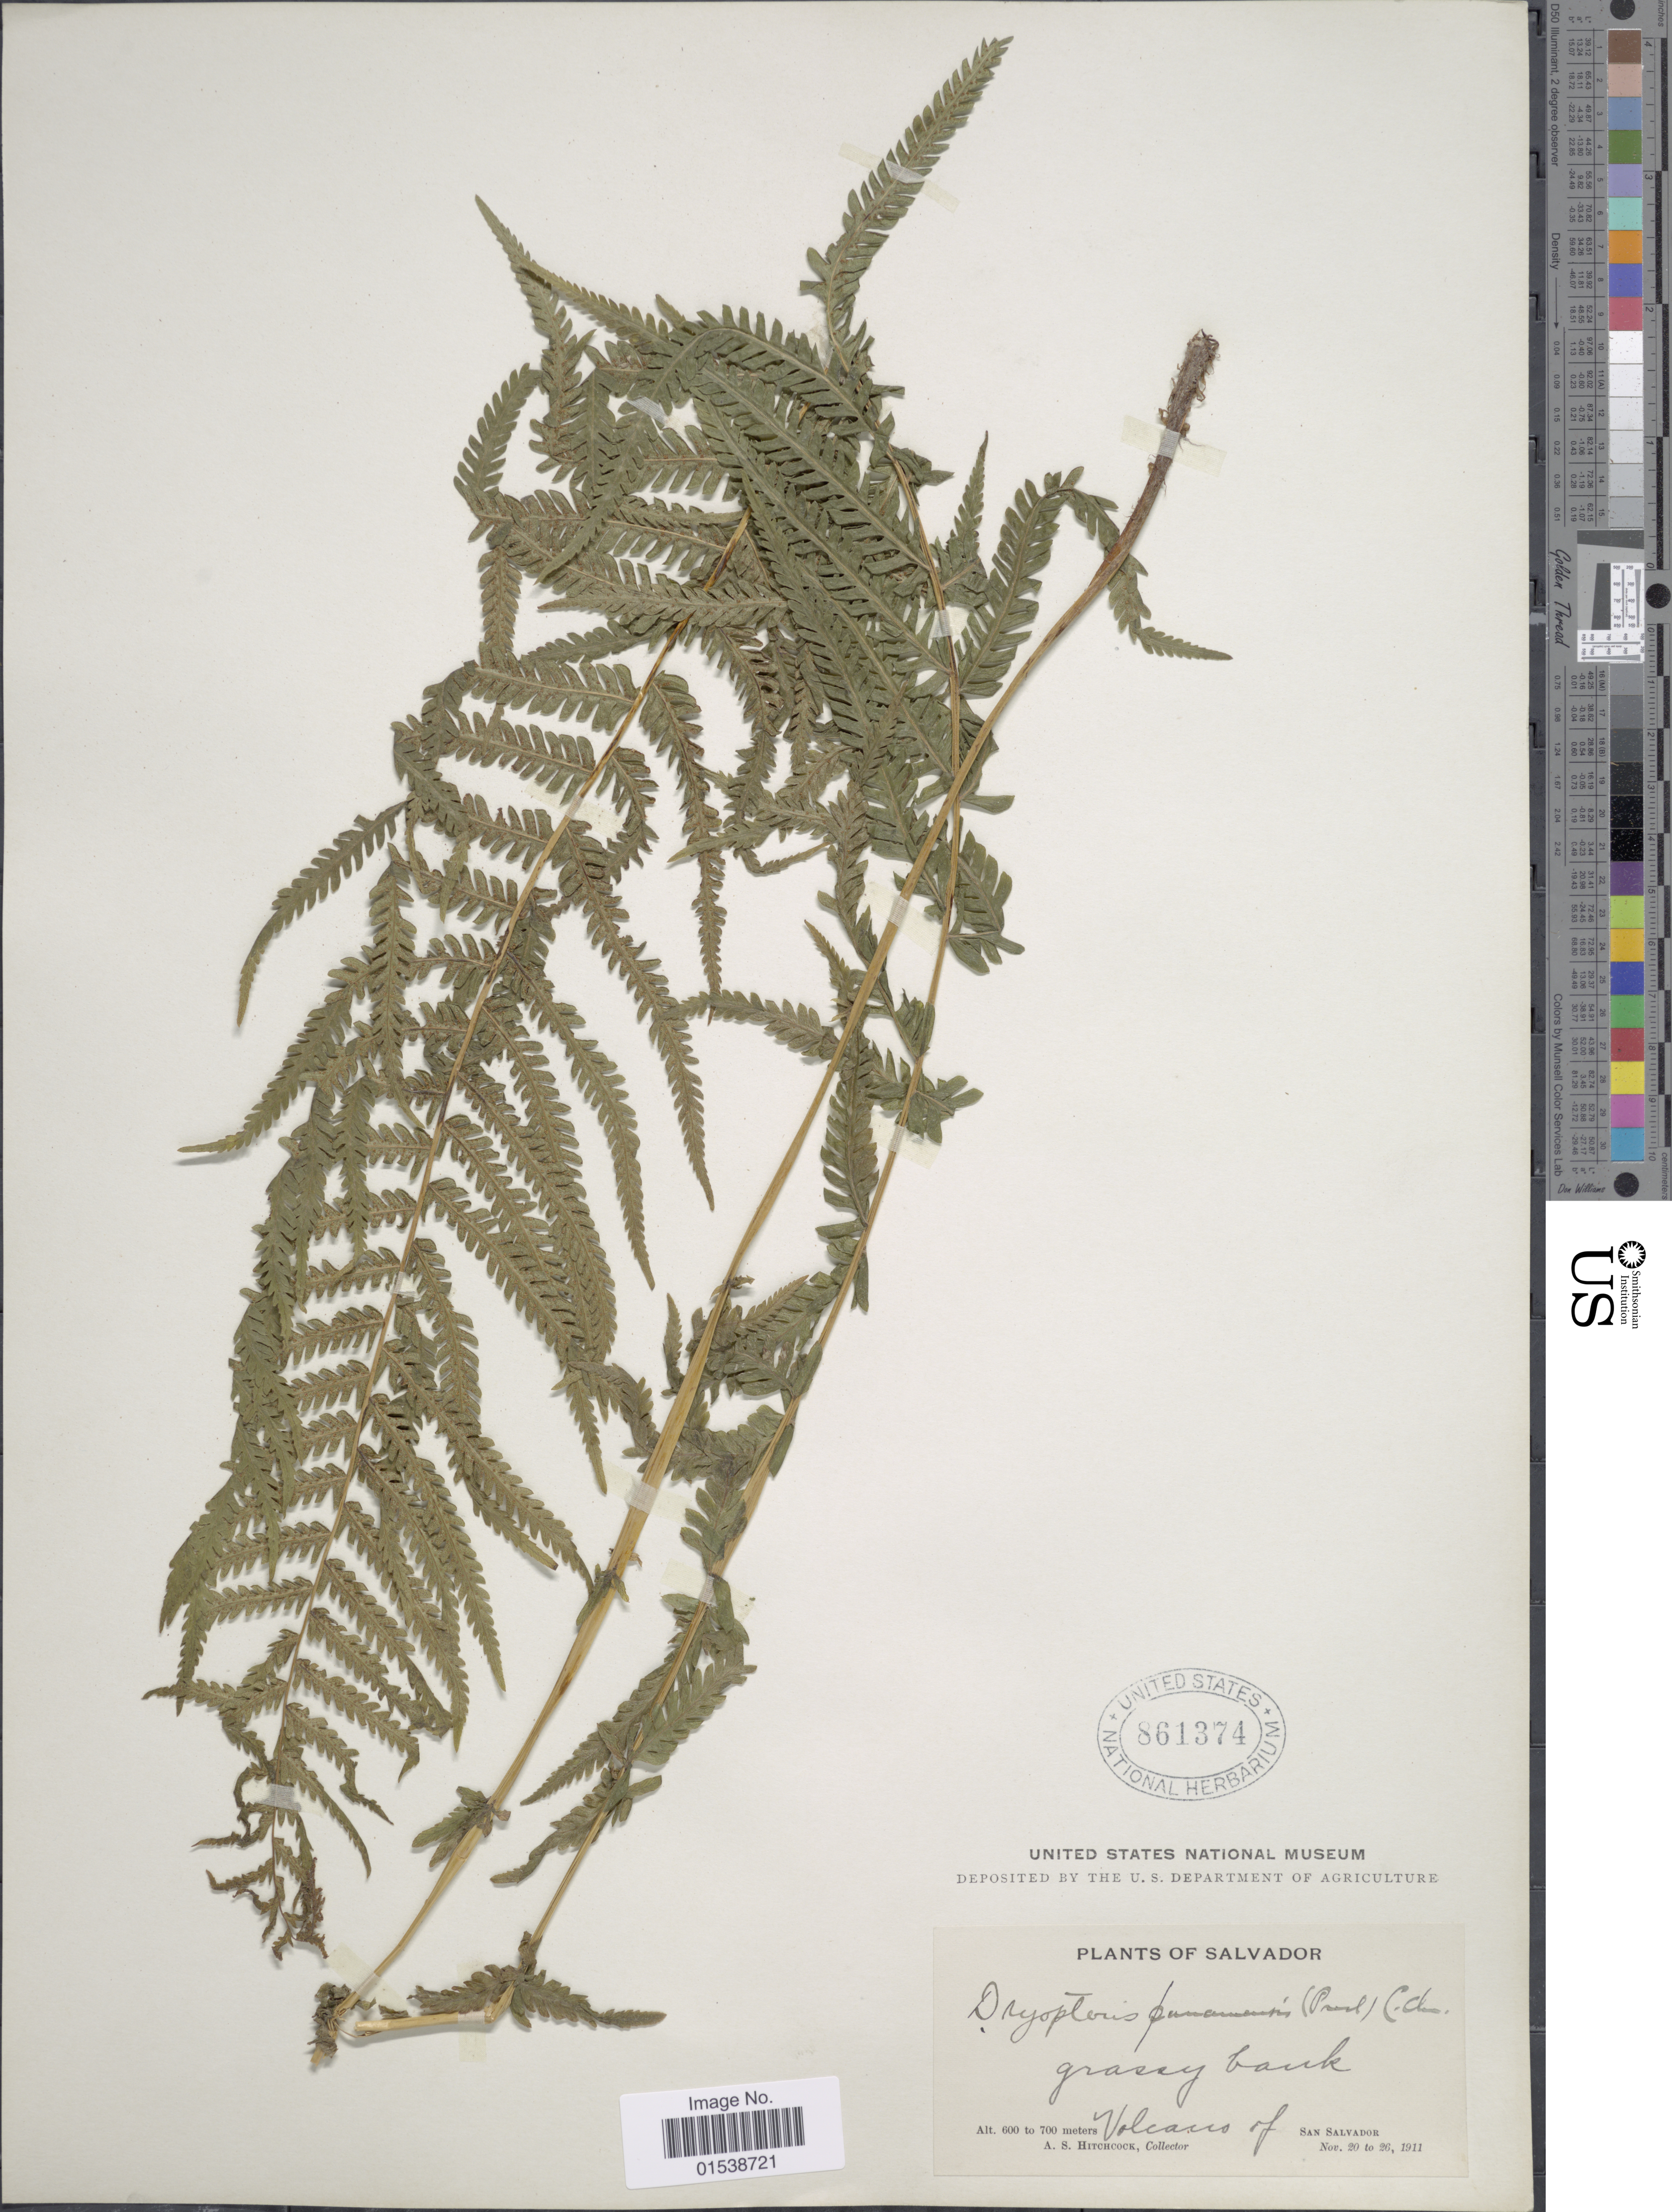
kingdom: Plantae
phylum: Tracheophyta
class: Polypodiopsida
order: Polypodiales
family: Thelypteridaceae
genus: Amauropelta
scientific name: Amauropelta resinifera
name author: (Desv.) Pic. Serm.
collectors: A. S. Hitchcock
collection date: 1911-11-20/1911-11-26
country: El Salvador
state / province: San Salvador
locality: Volcano of San Salvador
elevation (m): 600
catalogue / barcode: US 861374